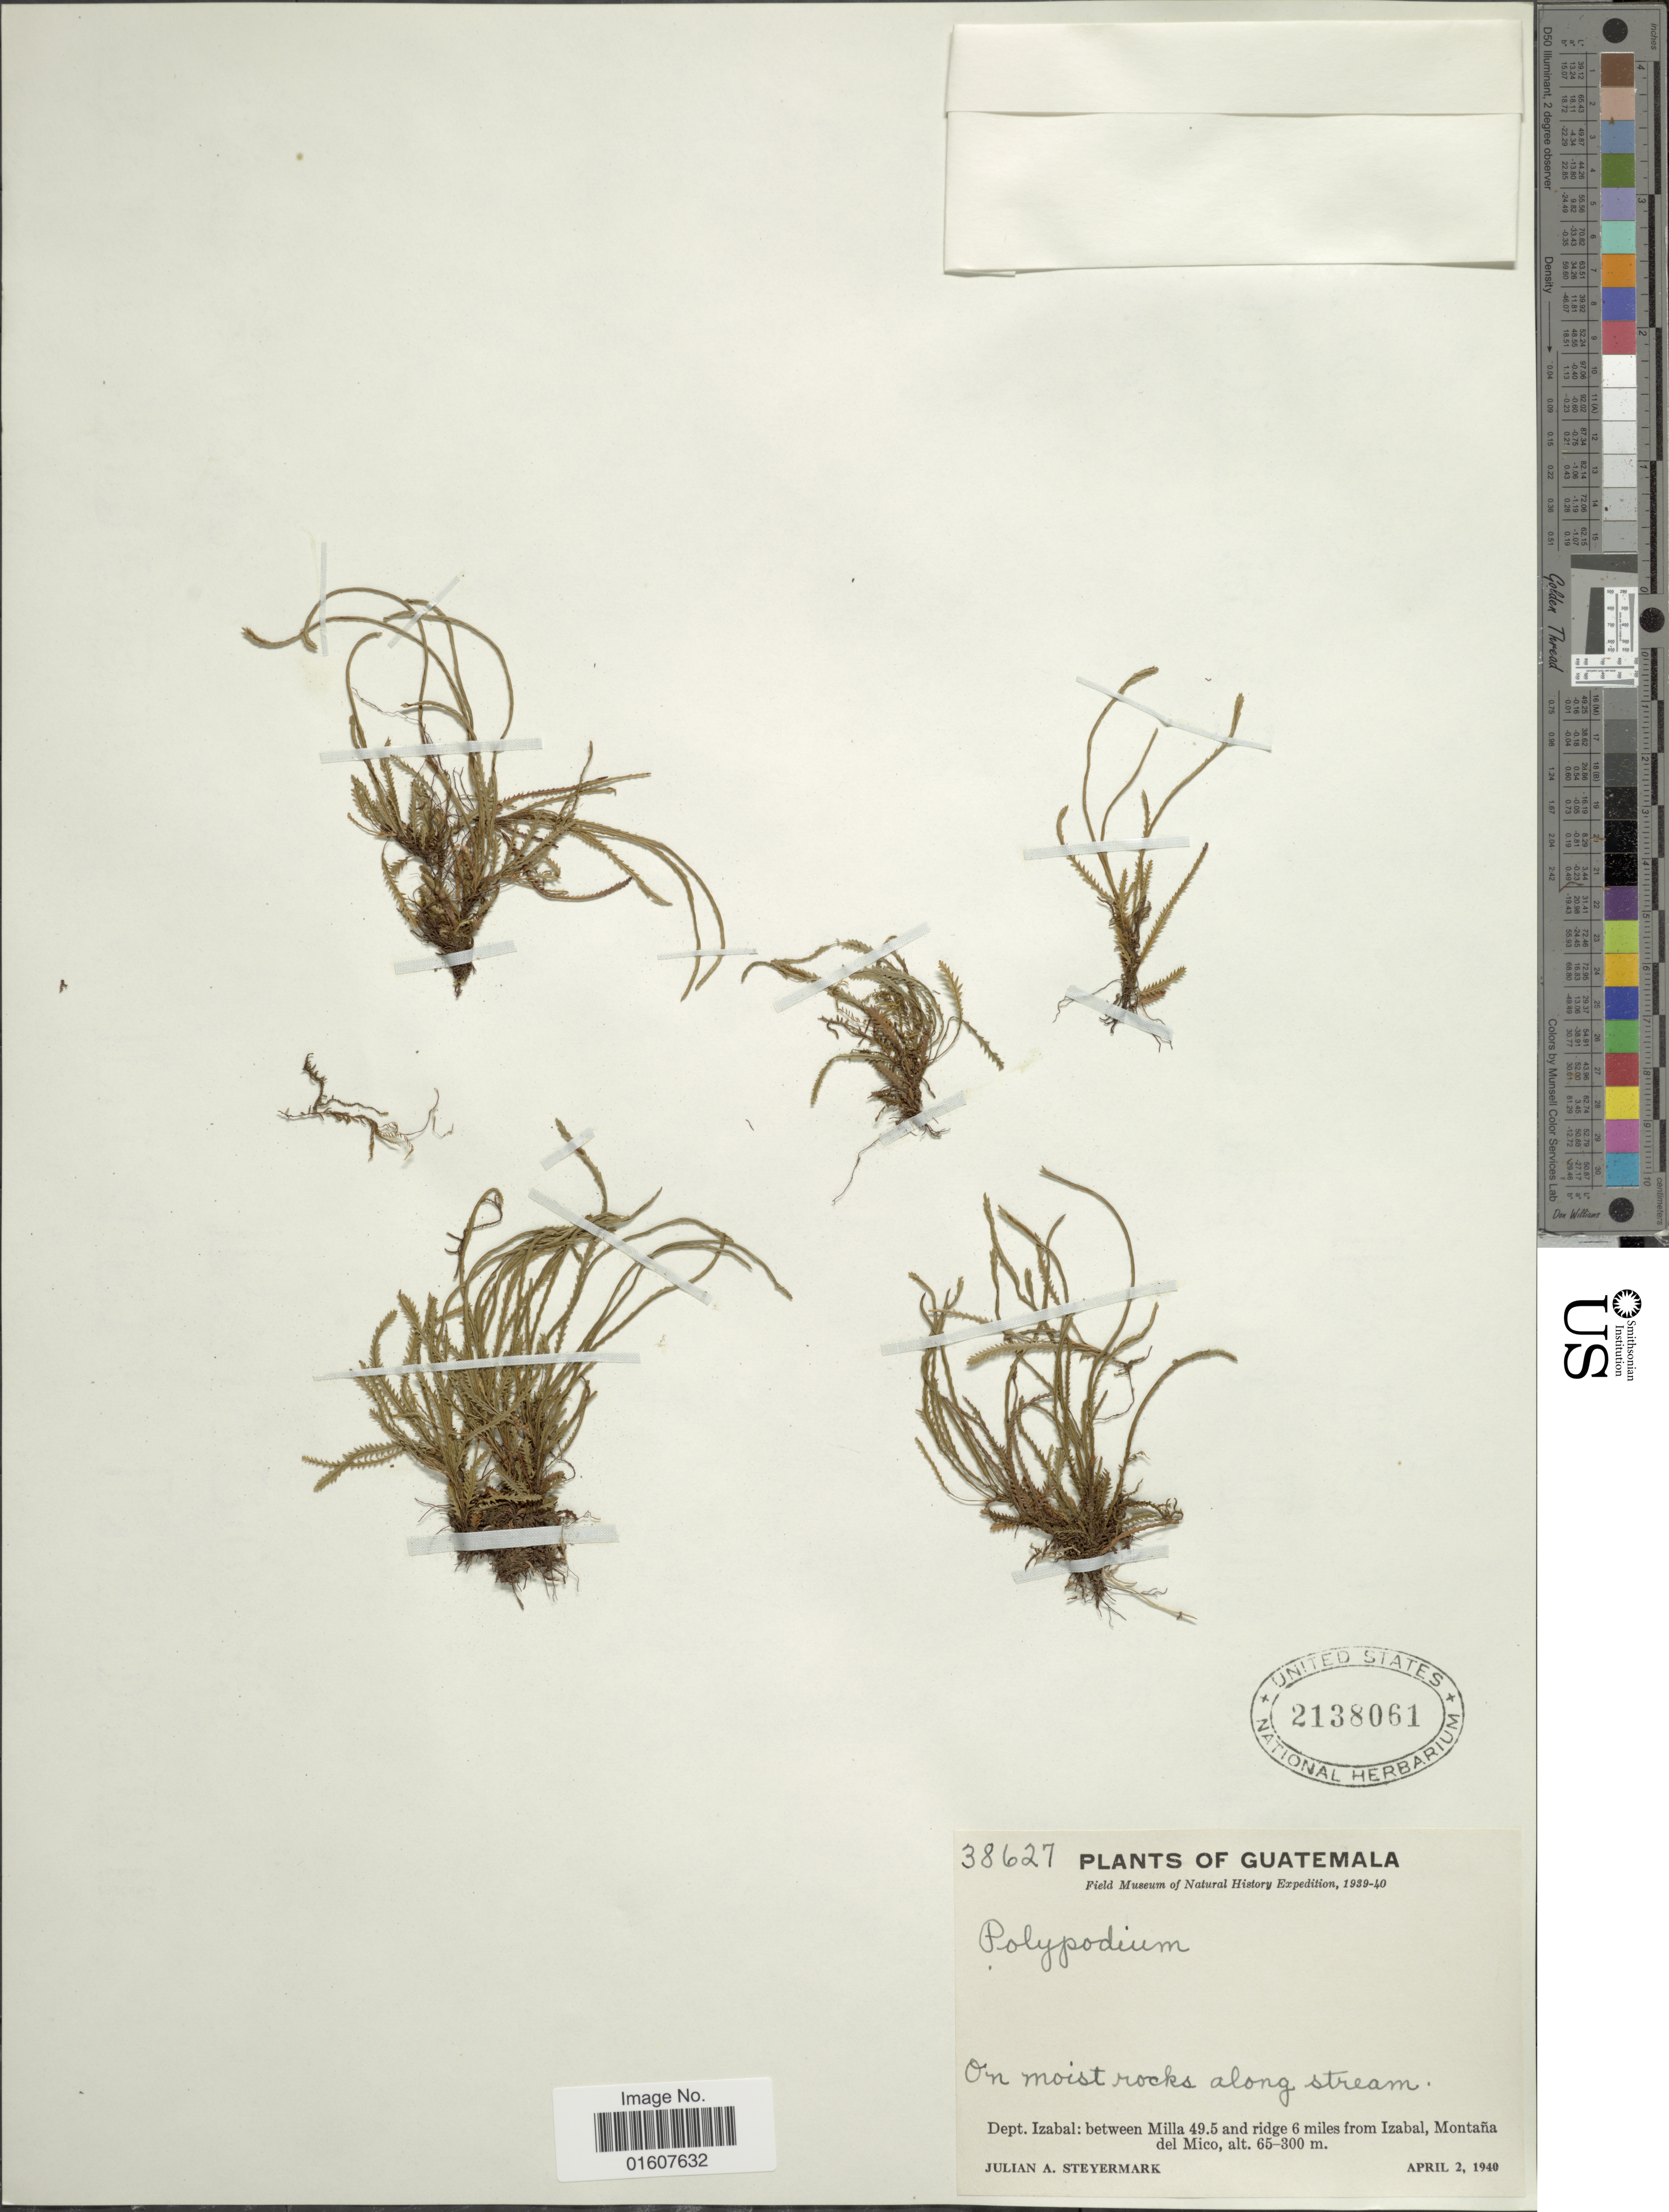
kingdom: Plantae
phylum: Tracheophyta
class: Polypodiopsida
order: Polypodiales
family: Polypodiaceae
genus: Cochlidium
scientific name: Cochlidium serrulatum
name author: (Sw.) L.E. Bishop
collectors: J. Steyermark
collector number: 38627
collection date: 1940-04-02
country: Guatemala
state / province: Izabal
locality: Dept. Izabal: between Milla 49.5 and ridge 6 miles from Izabal, Montaña del Mico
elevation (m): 65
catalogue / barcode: US 2138061